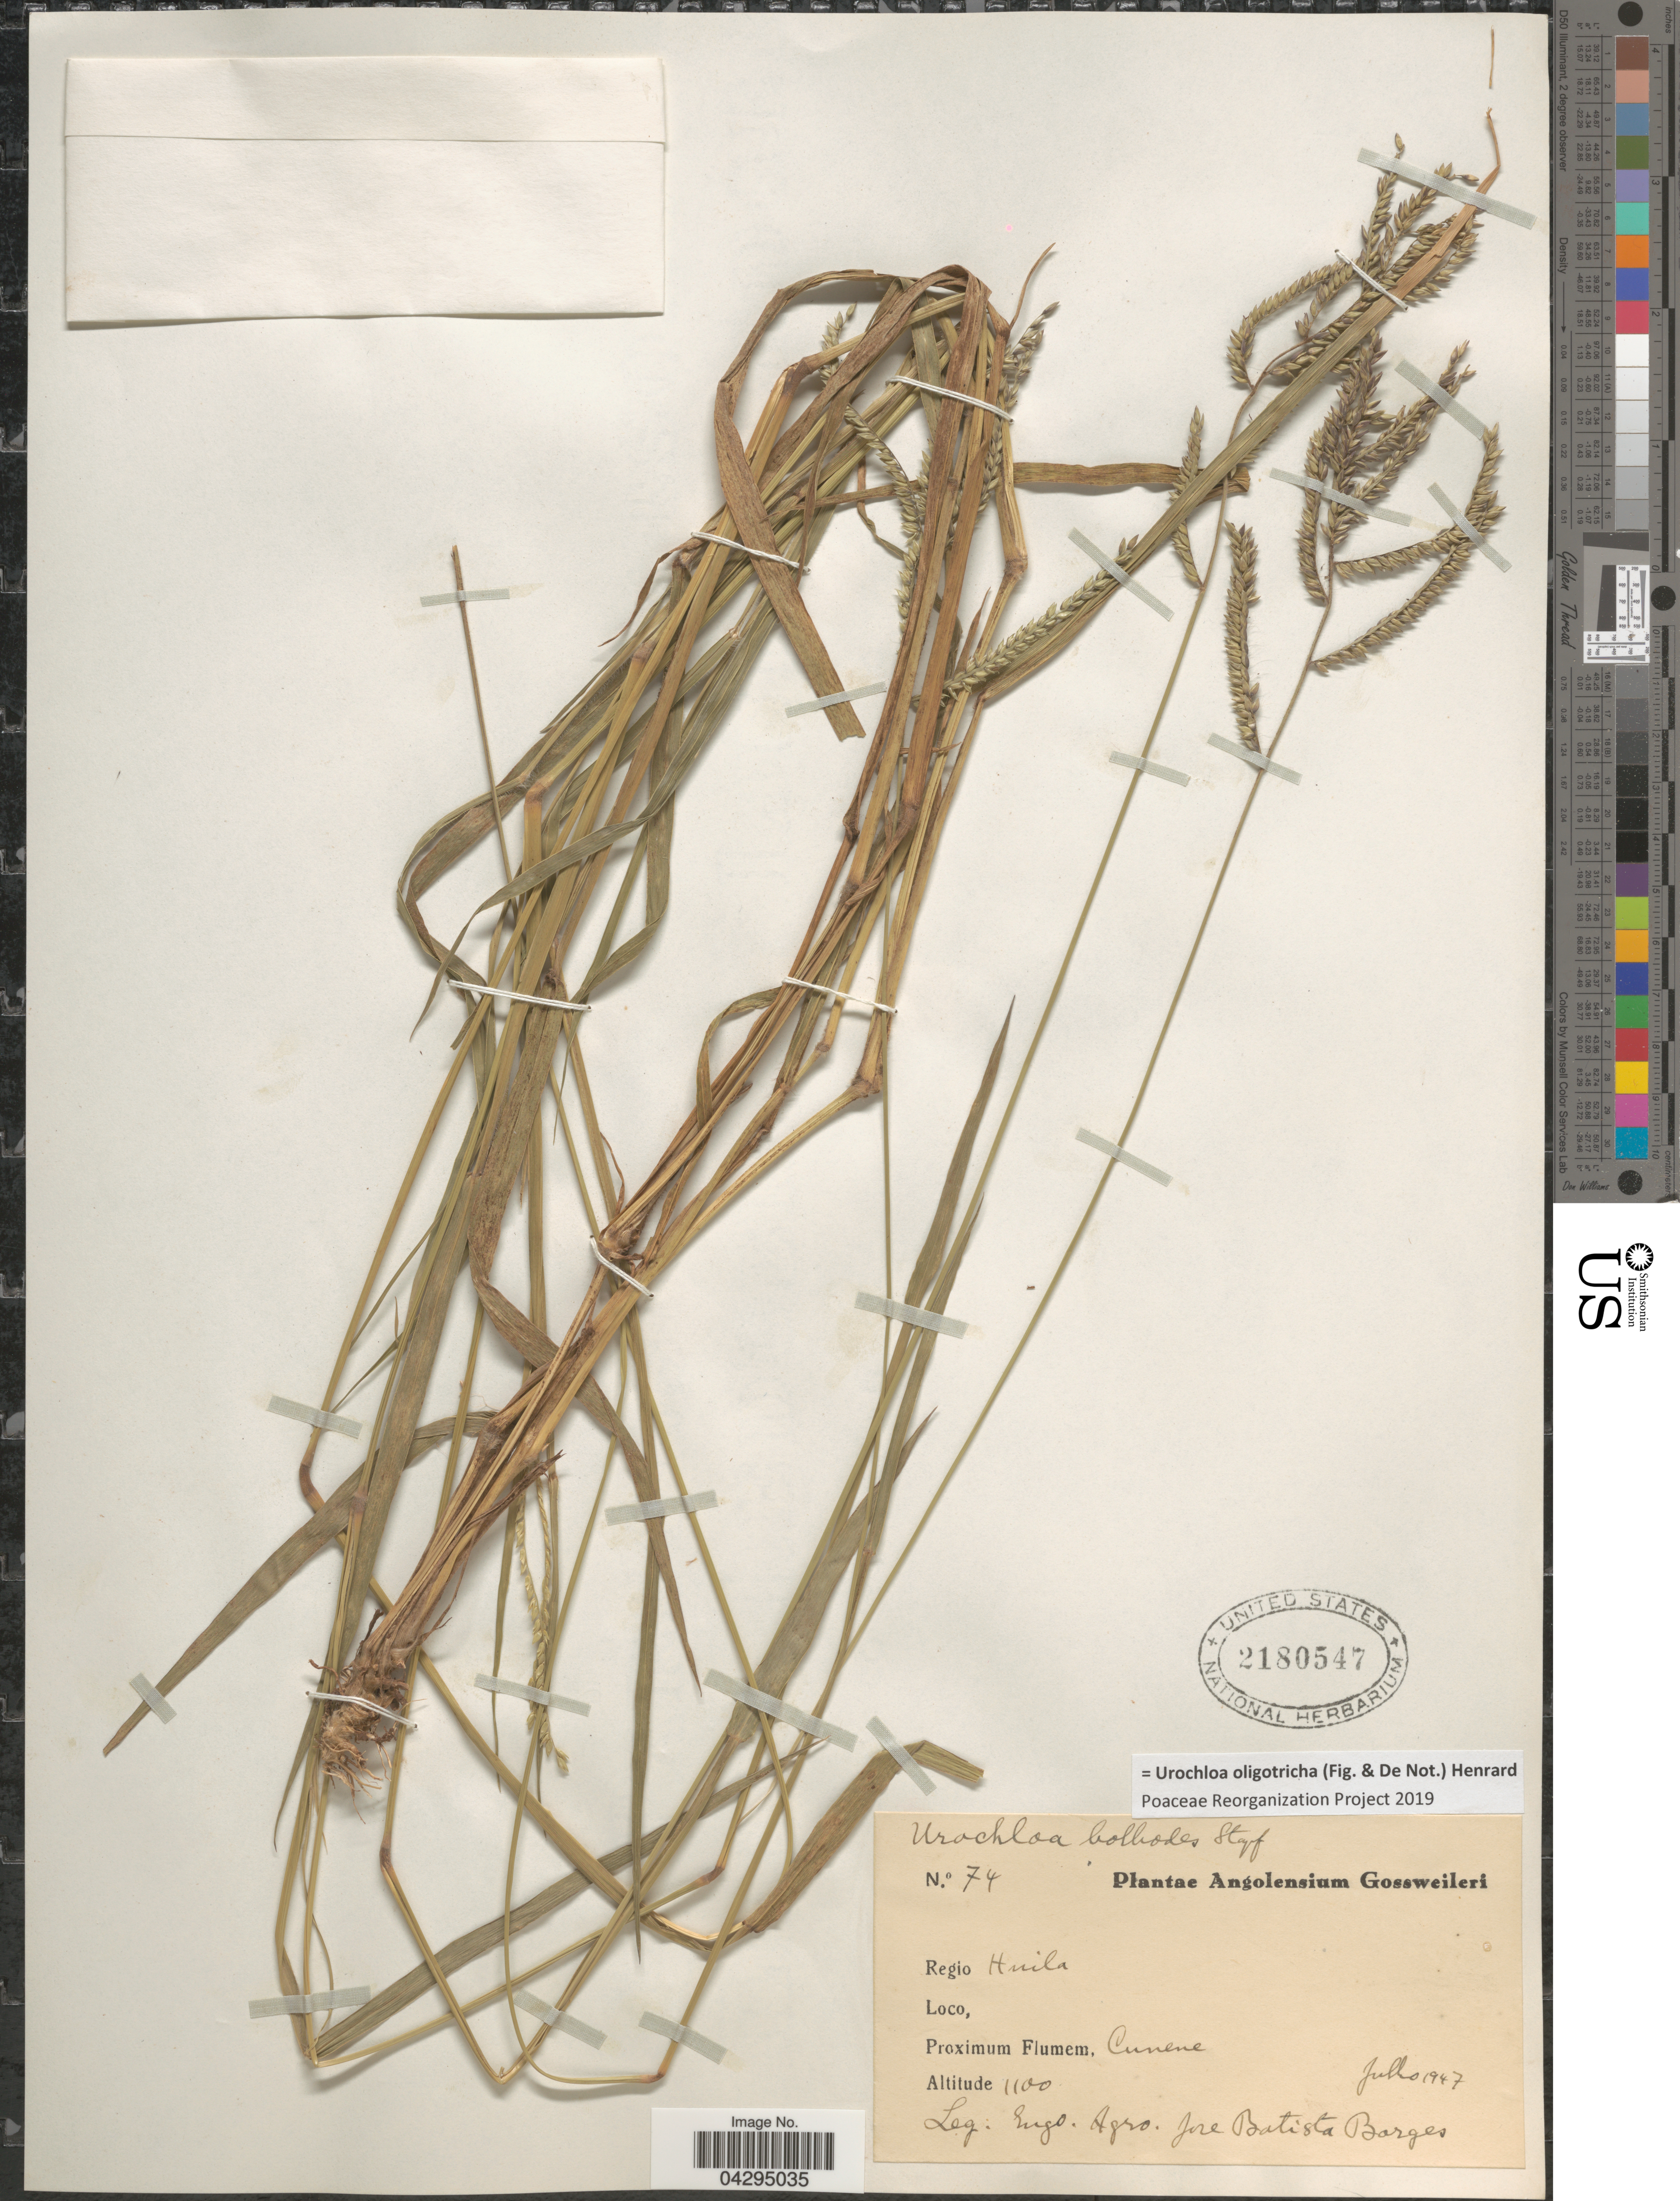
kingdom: Plantae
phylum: Tracheophyta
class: Liliopsida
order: Poales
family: Poaceae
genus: Urochloa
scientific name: Urochloa oligotricha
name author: (Fig. & De Not.) Henr.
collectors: E. Borges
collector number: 74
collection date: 1947-07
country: Angola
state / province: Huila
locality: Regio Huila. Proximum Flumem, Cunene.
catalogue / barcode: US 2180547